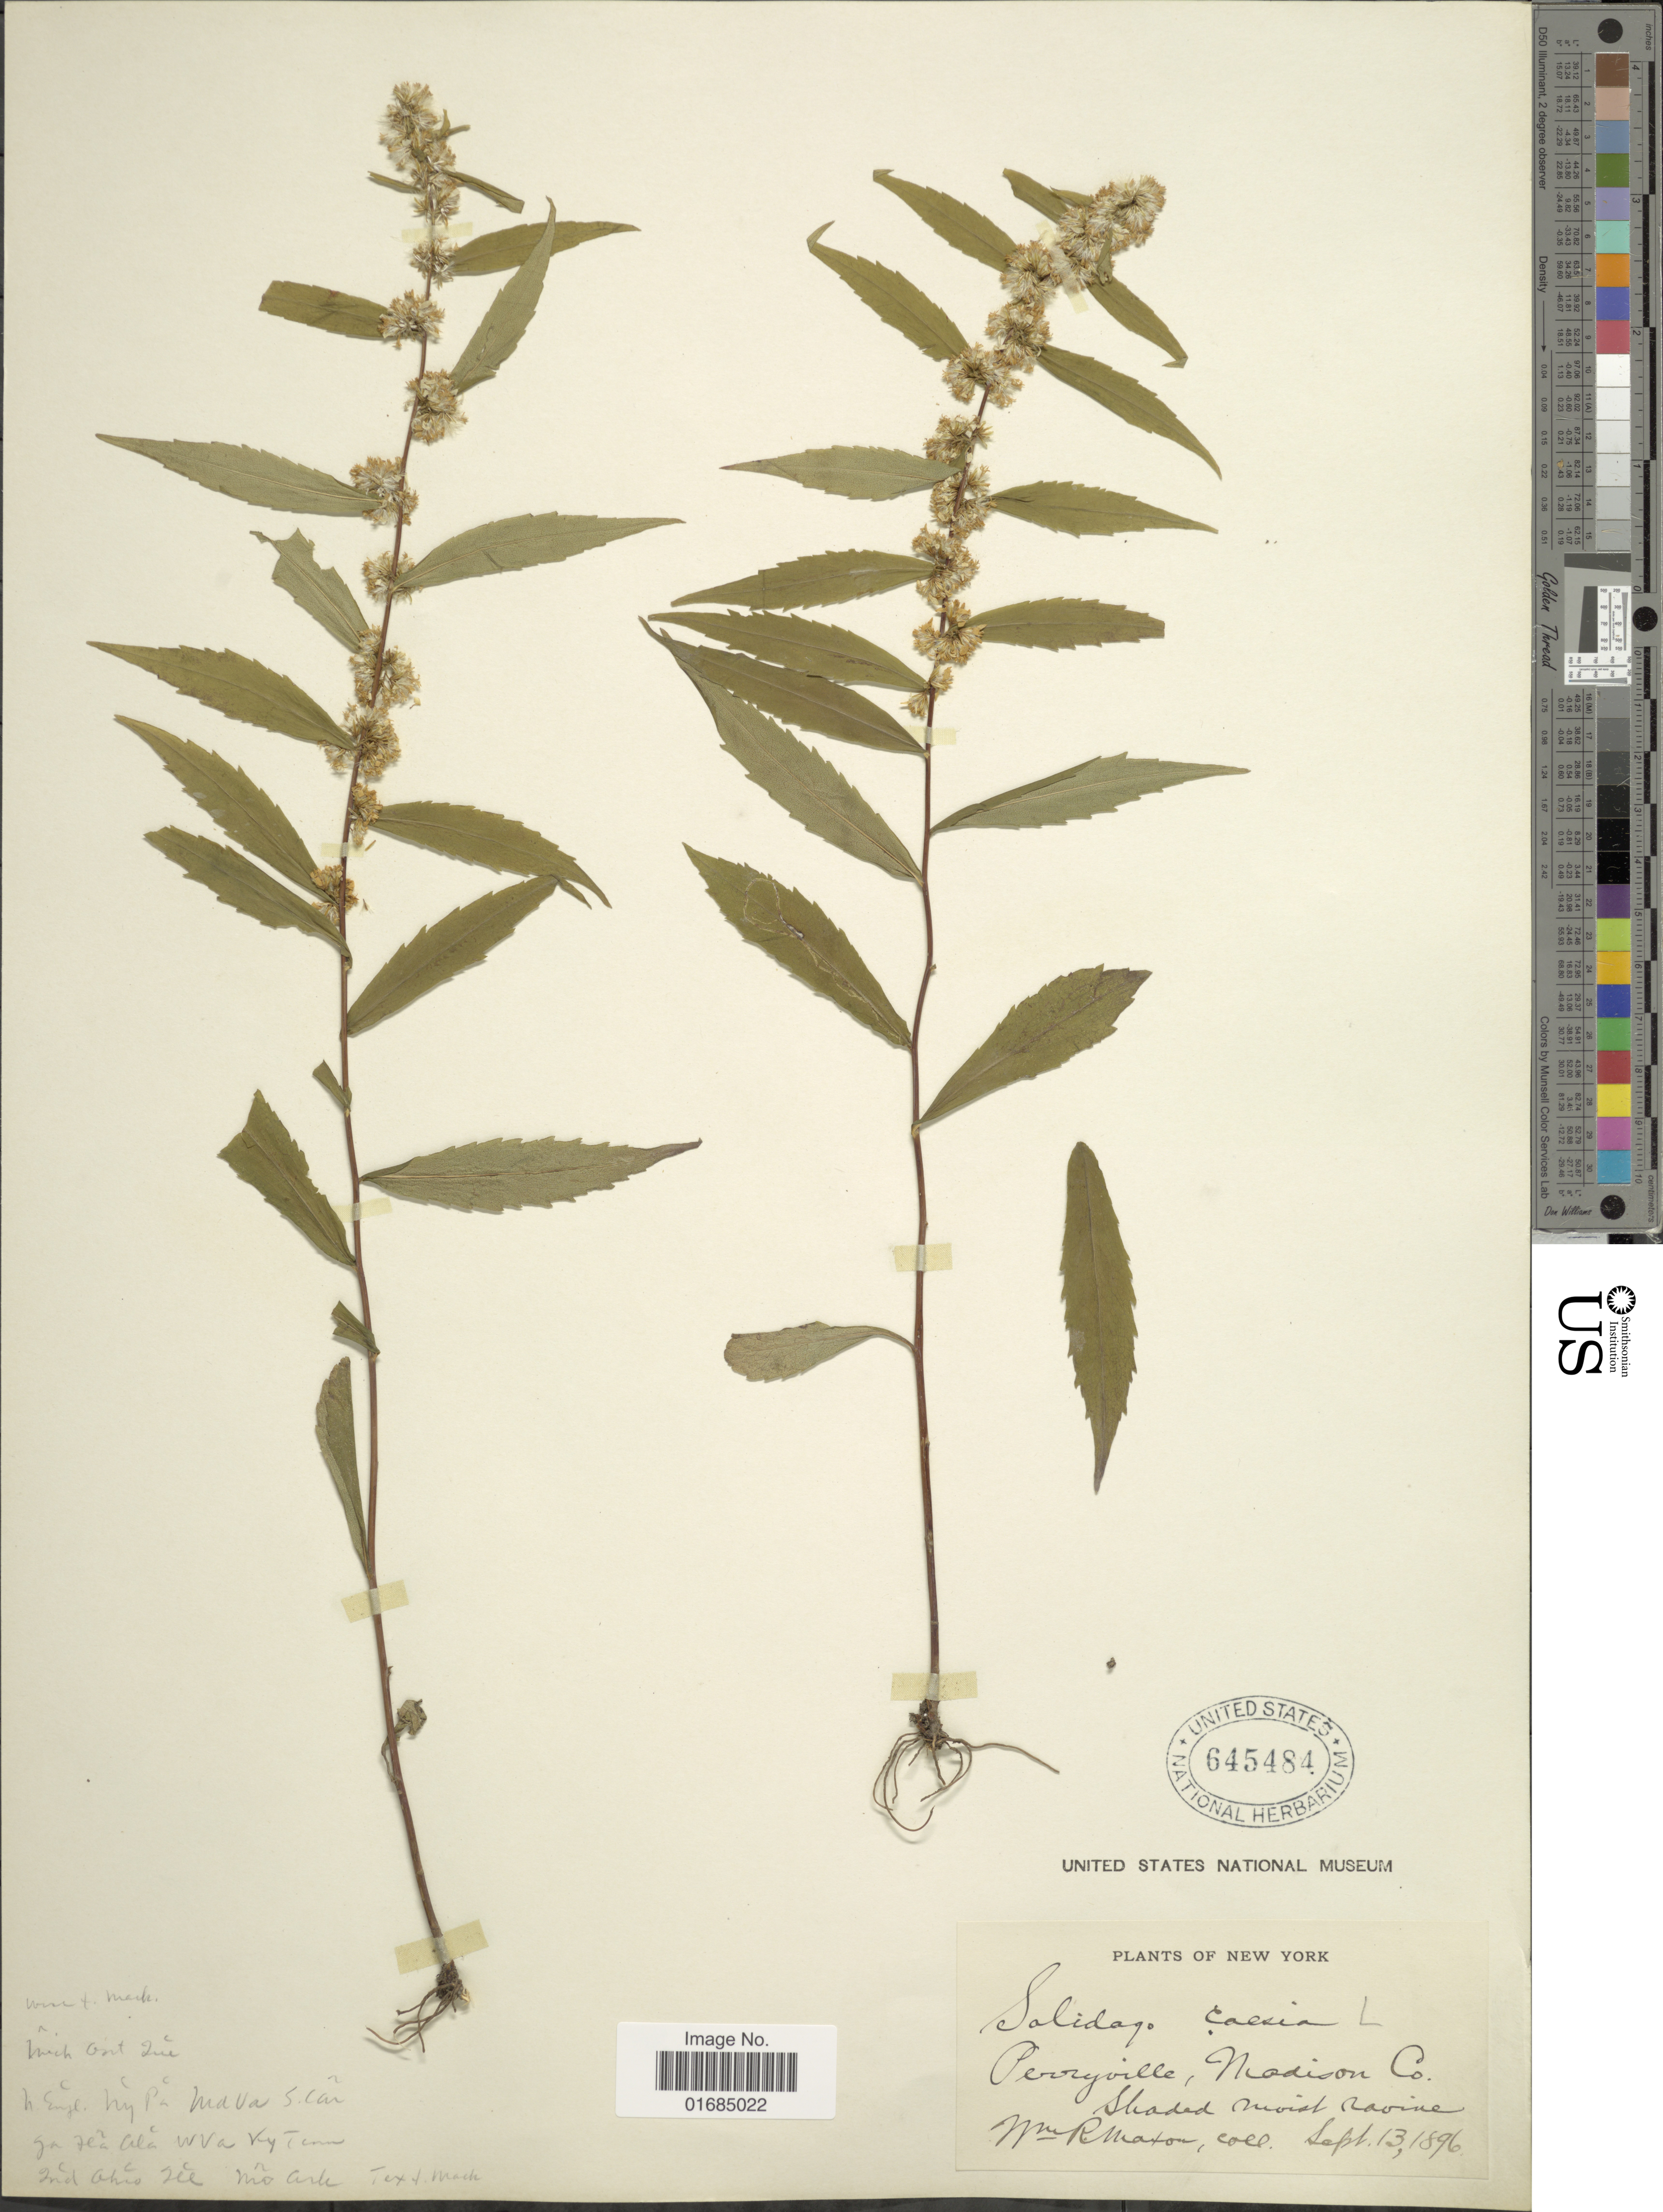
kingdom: Plantae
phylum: Tracheophyta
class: Magnoliopsida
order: Asterales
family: Asteraceae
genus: Solidago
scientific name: Solidago caesia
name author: L.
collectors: W. R. Maxon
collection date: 1896-09-13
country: United States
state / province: New York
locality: Perryville, Madison co.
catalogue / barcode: US 645484